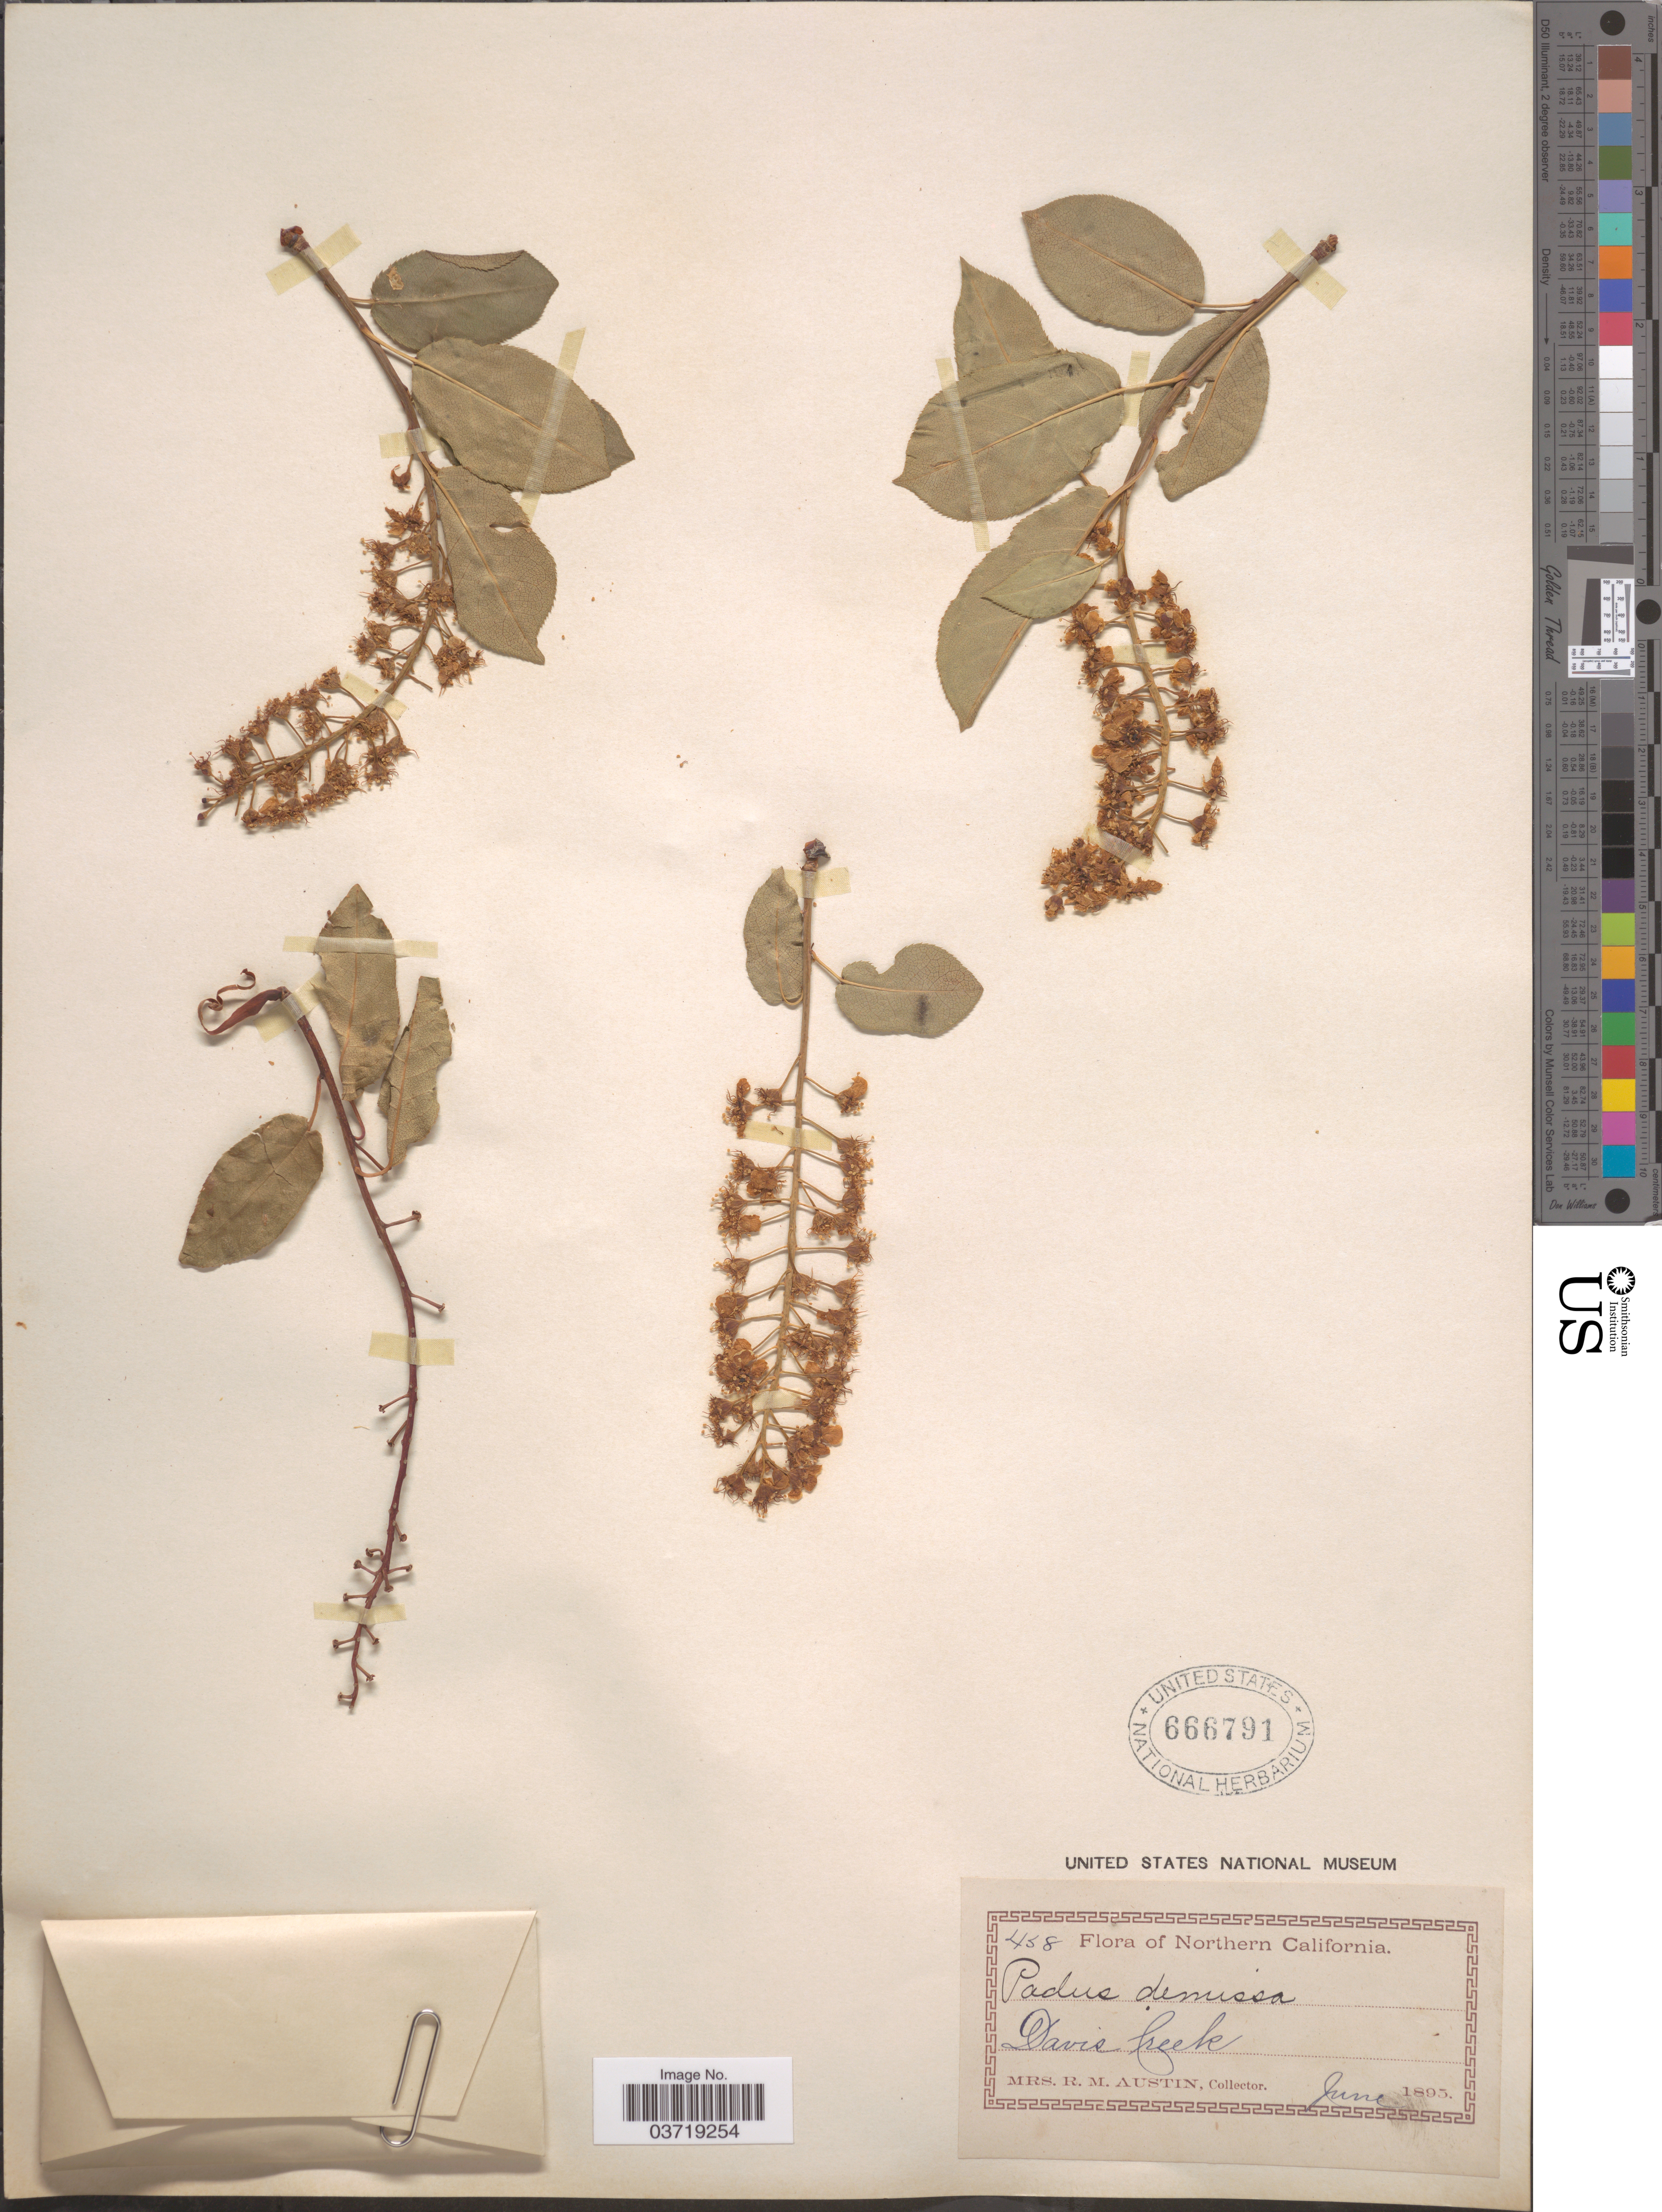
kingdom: Plantae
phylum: Tracheophyta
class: Magnoliopsida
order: Rosales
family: Rosaceae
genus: Prunus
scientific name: Prunus virginiana var. demissa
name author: (Nutt.) Torr.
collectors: R. Austin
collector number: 458*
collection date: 1895-06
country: United States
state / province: California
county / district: Modoc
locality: Northern California. Davis Creek.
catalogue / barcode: US 666791